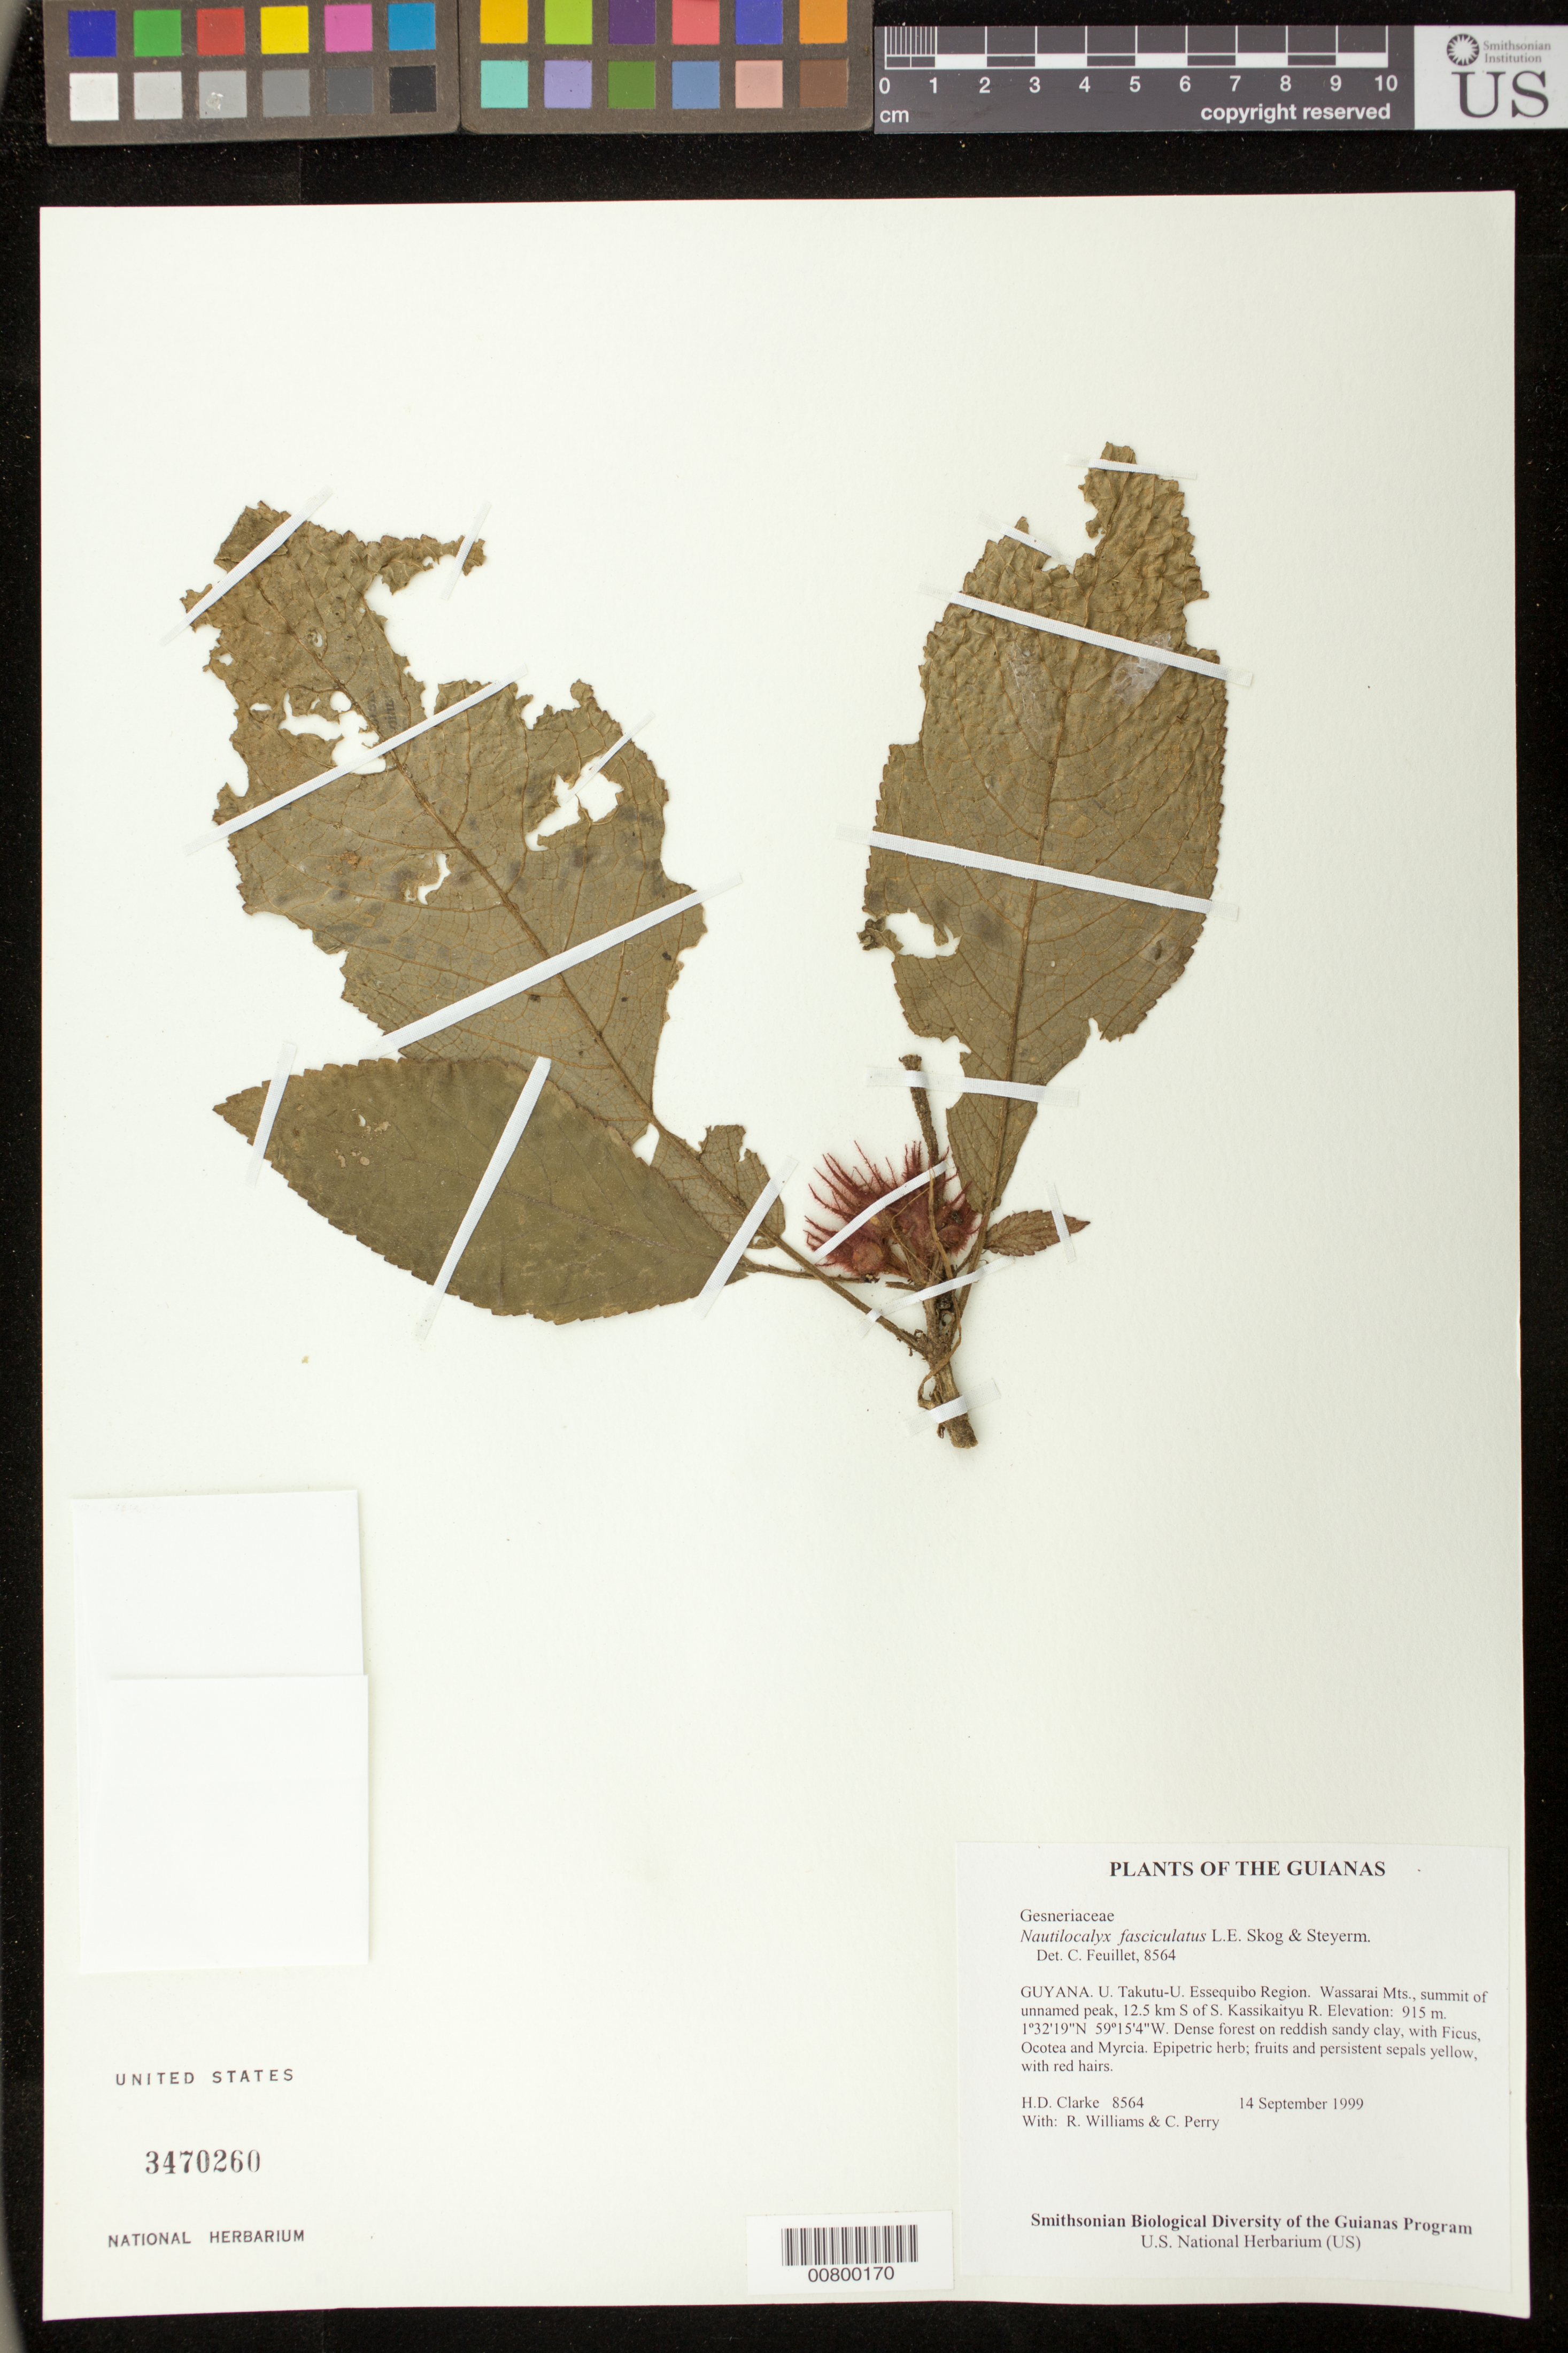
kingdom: Plantae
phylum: Tracheophyta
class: Magnoliopsida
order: Lamiales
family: Gesneriaceae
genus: Nautilocalyx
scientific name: Nautilocalyx fasciculatus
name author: L.E. Skog & Steyerm.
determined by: Feuillet, C.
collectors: H. D. Clarke, R. Williams & C. Perry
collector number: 8564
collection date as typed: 14 September 1999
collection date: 1999-09-14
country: Guyana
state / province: U. Takutu-U. Essequibo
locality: Wassarai Mts., summit of unnamed peak, 12.5 km S of S. Kassikaityu R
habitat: Dense forest on reddish sandy clay, with Ficus, Ocotea and Myrcia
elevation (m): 915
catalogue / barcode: US 3470260